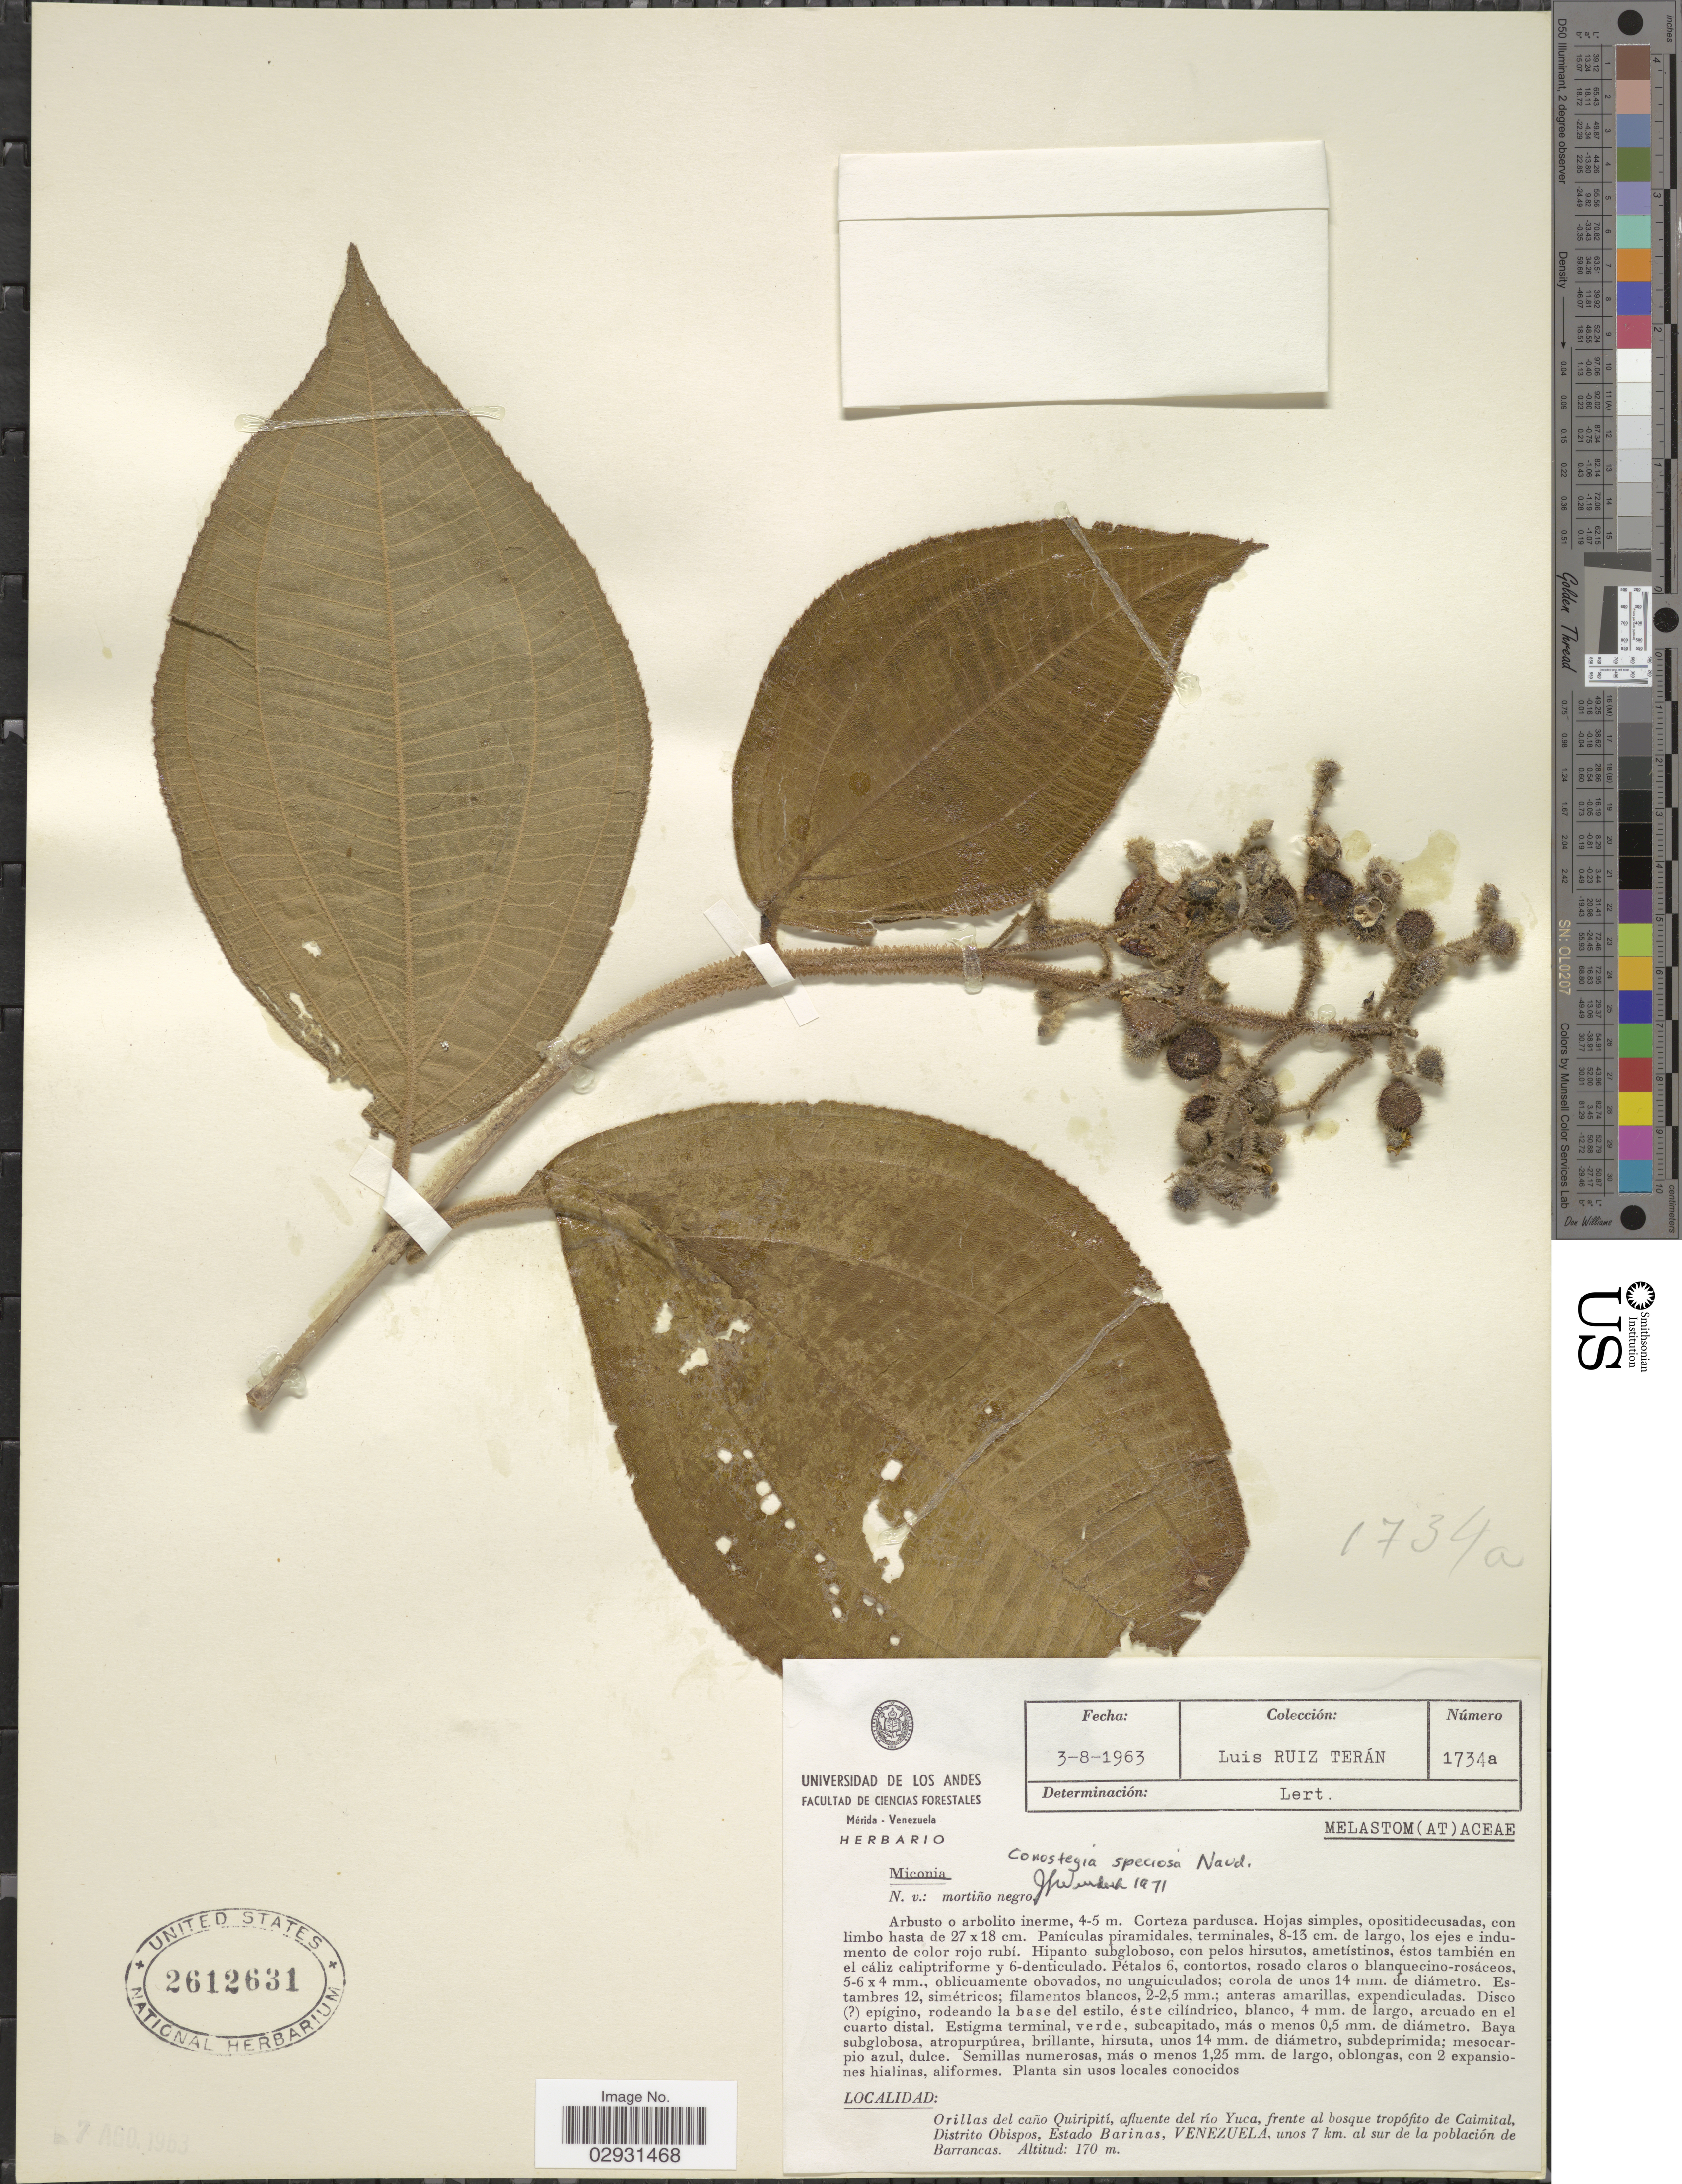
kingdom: Plantae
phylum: Tracheophyta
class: Magnoliopsida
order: Myrtales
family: Melastomataceae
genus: Conostegia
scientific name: Conostegia speciosa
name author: Naudin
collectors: L. Teran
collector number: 1734a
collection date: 1963-08-03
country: Venezuela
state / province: Barinas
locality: Orillas del caño Quiripití, afluente del río Yuca, frente al bosque tropófito de Caimital, Distrito Obispos, unos 7 km. al sur de la población de Barrancas.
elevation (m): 170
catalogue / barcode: US 2612631